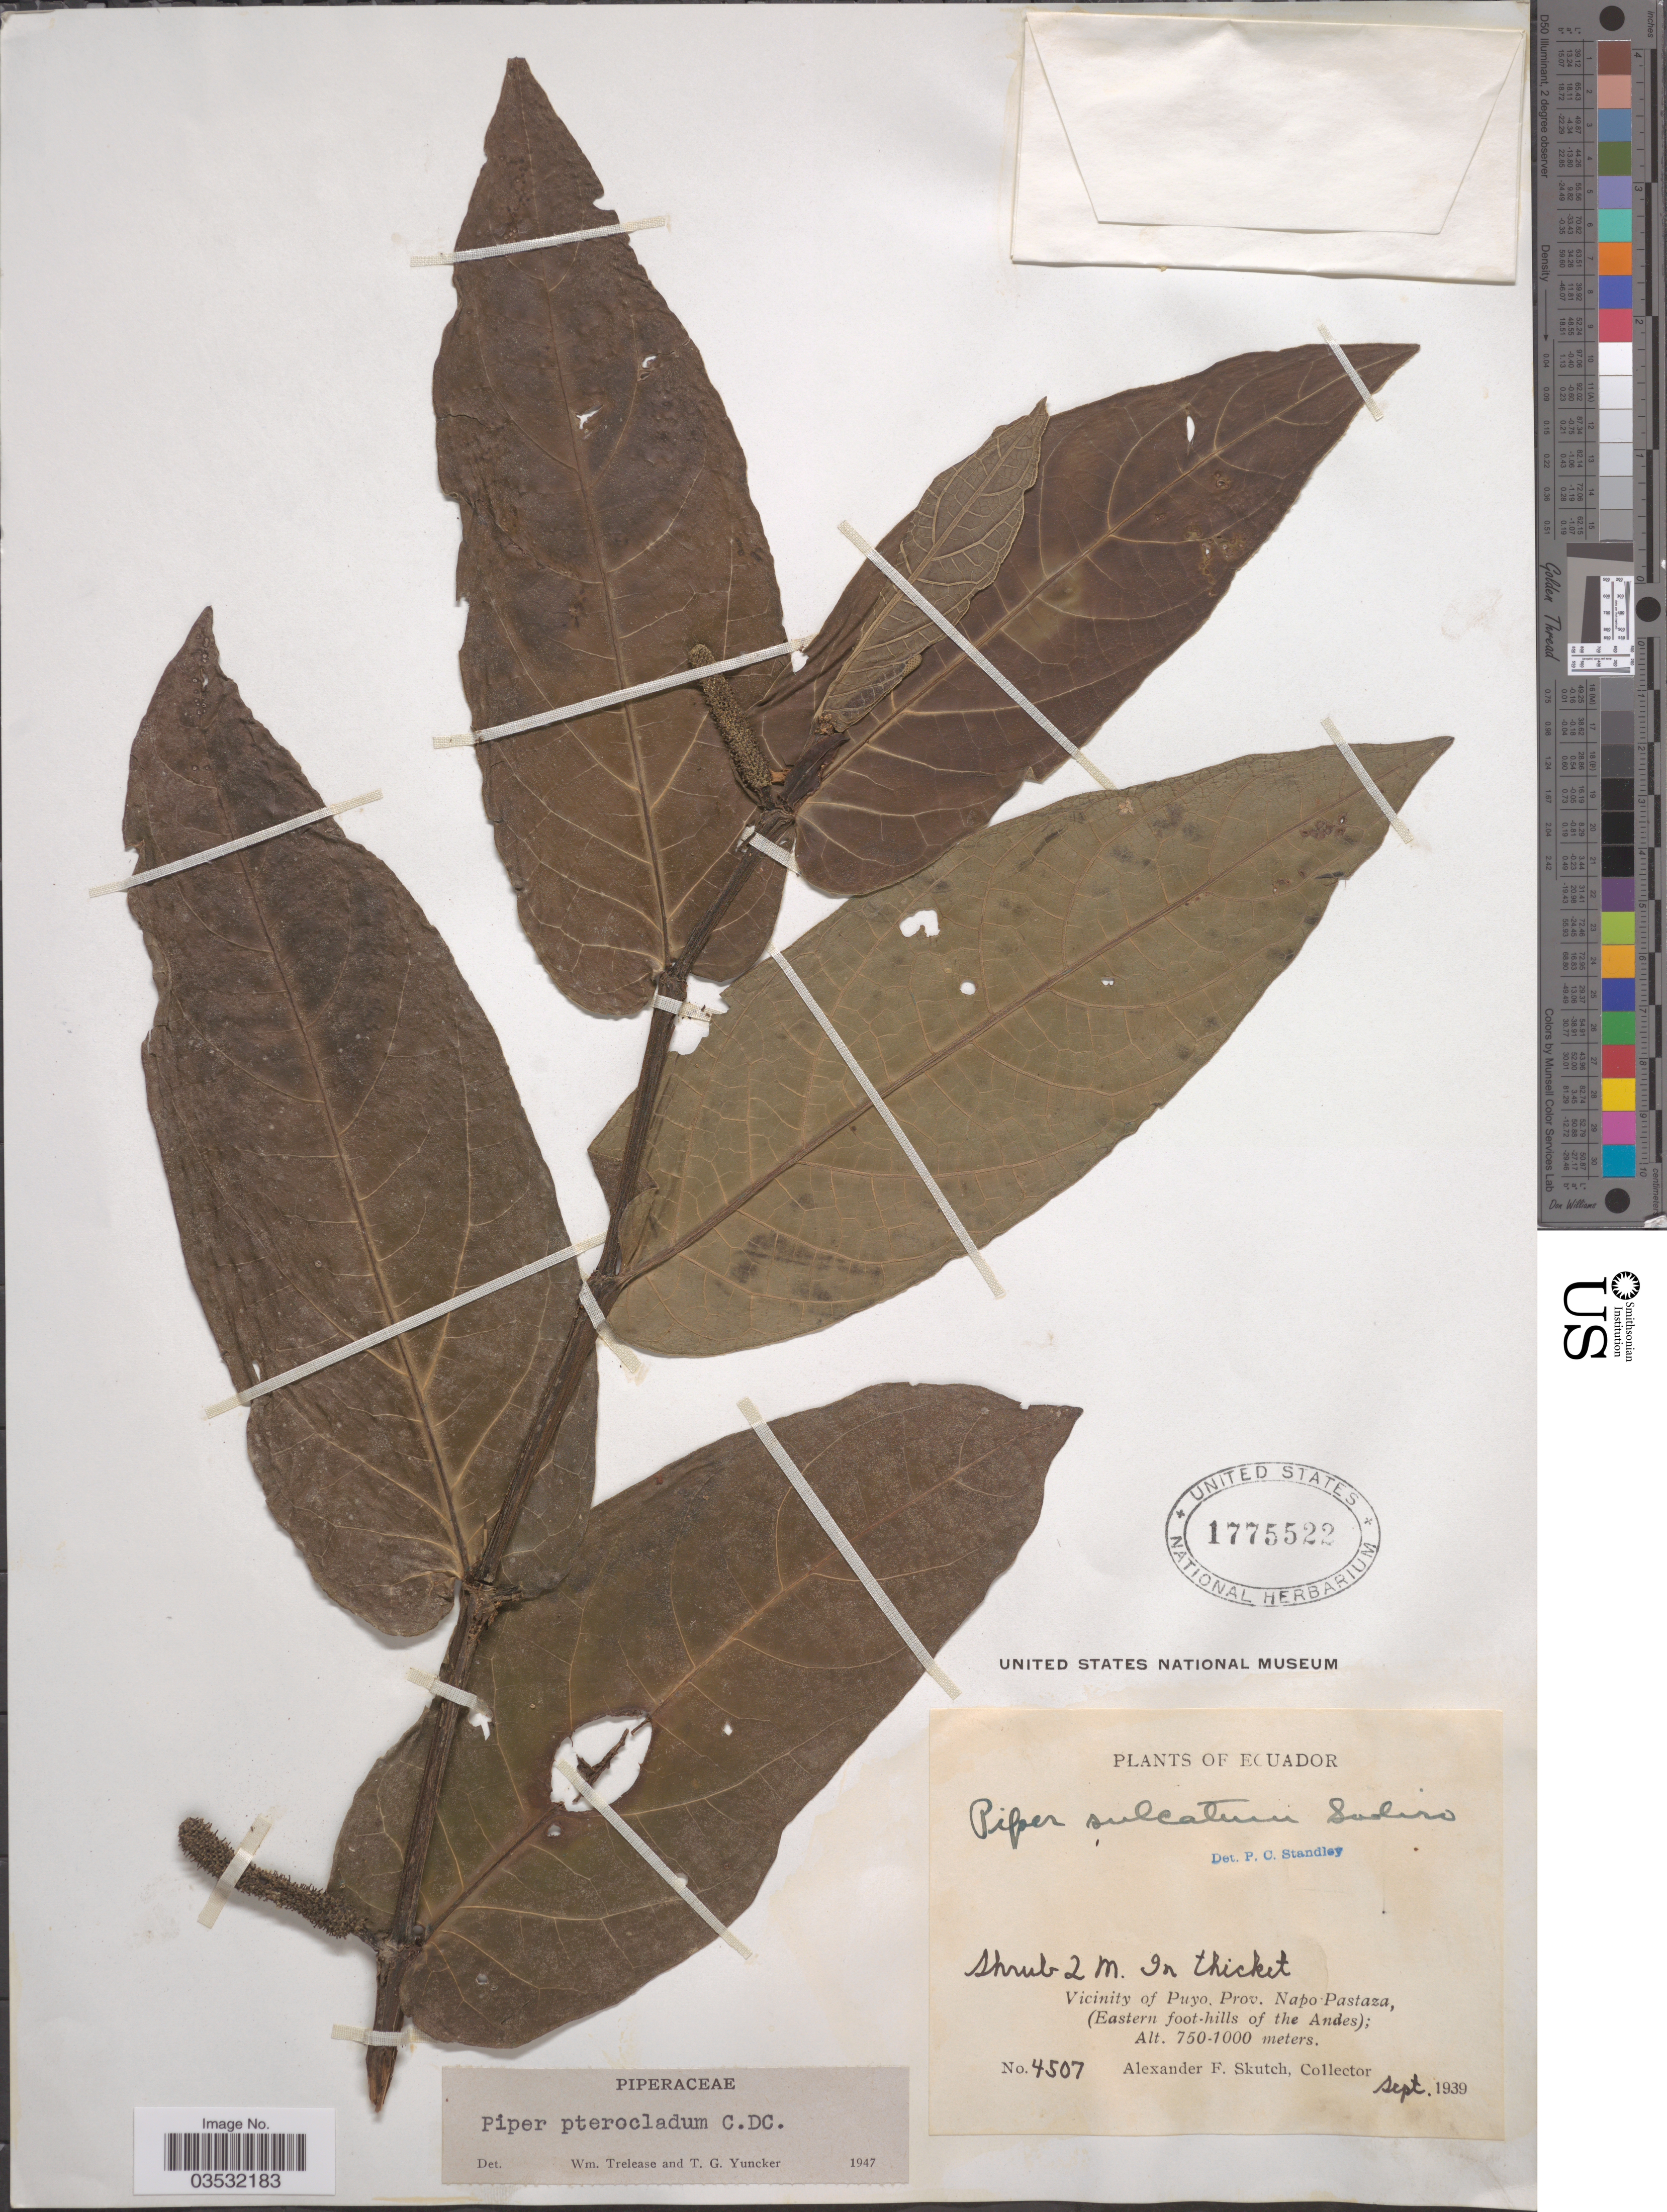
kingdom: Plantae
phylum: Tracheophyta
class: Magnoliopsida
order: Piperales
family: Piperaceae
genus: Piper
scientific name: Piper pterocladum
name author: C. DC.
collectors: A. F. Skutch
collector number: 4507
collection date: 1939-09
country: Ecuador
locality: Vicinity of Puyo, Prov. Napo-Pastaza, (Eastern foot-hills of the Andes).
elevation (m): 750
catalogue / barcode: US 1775522